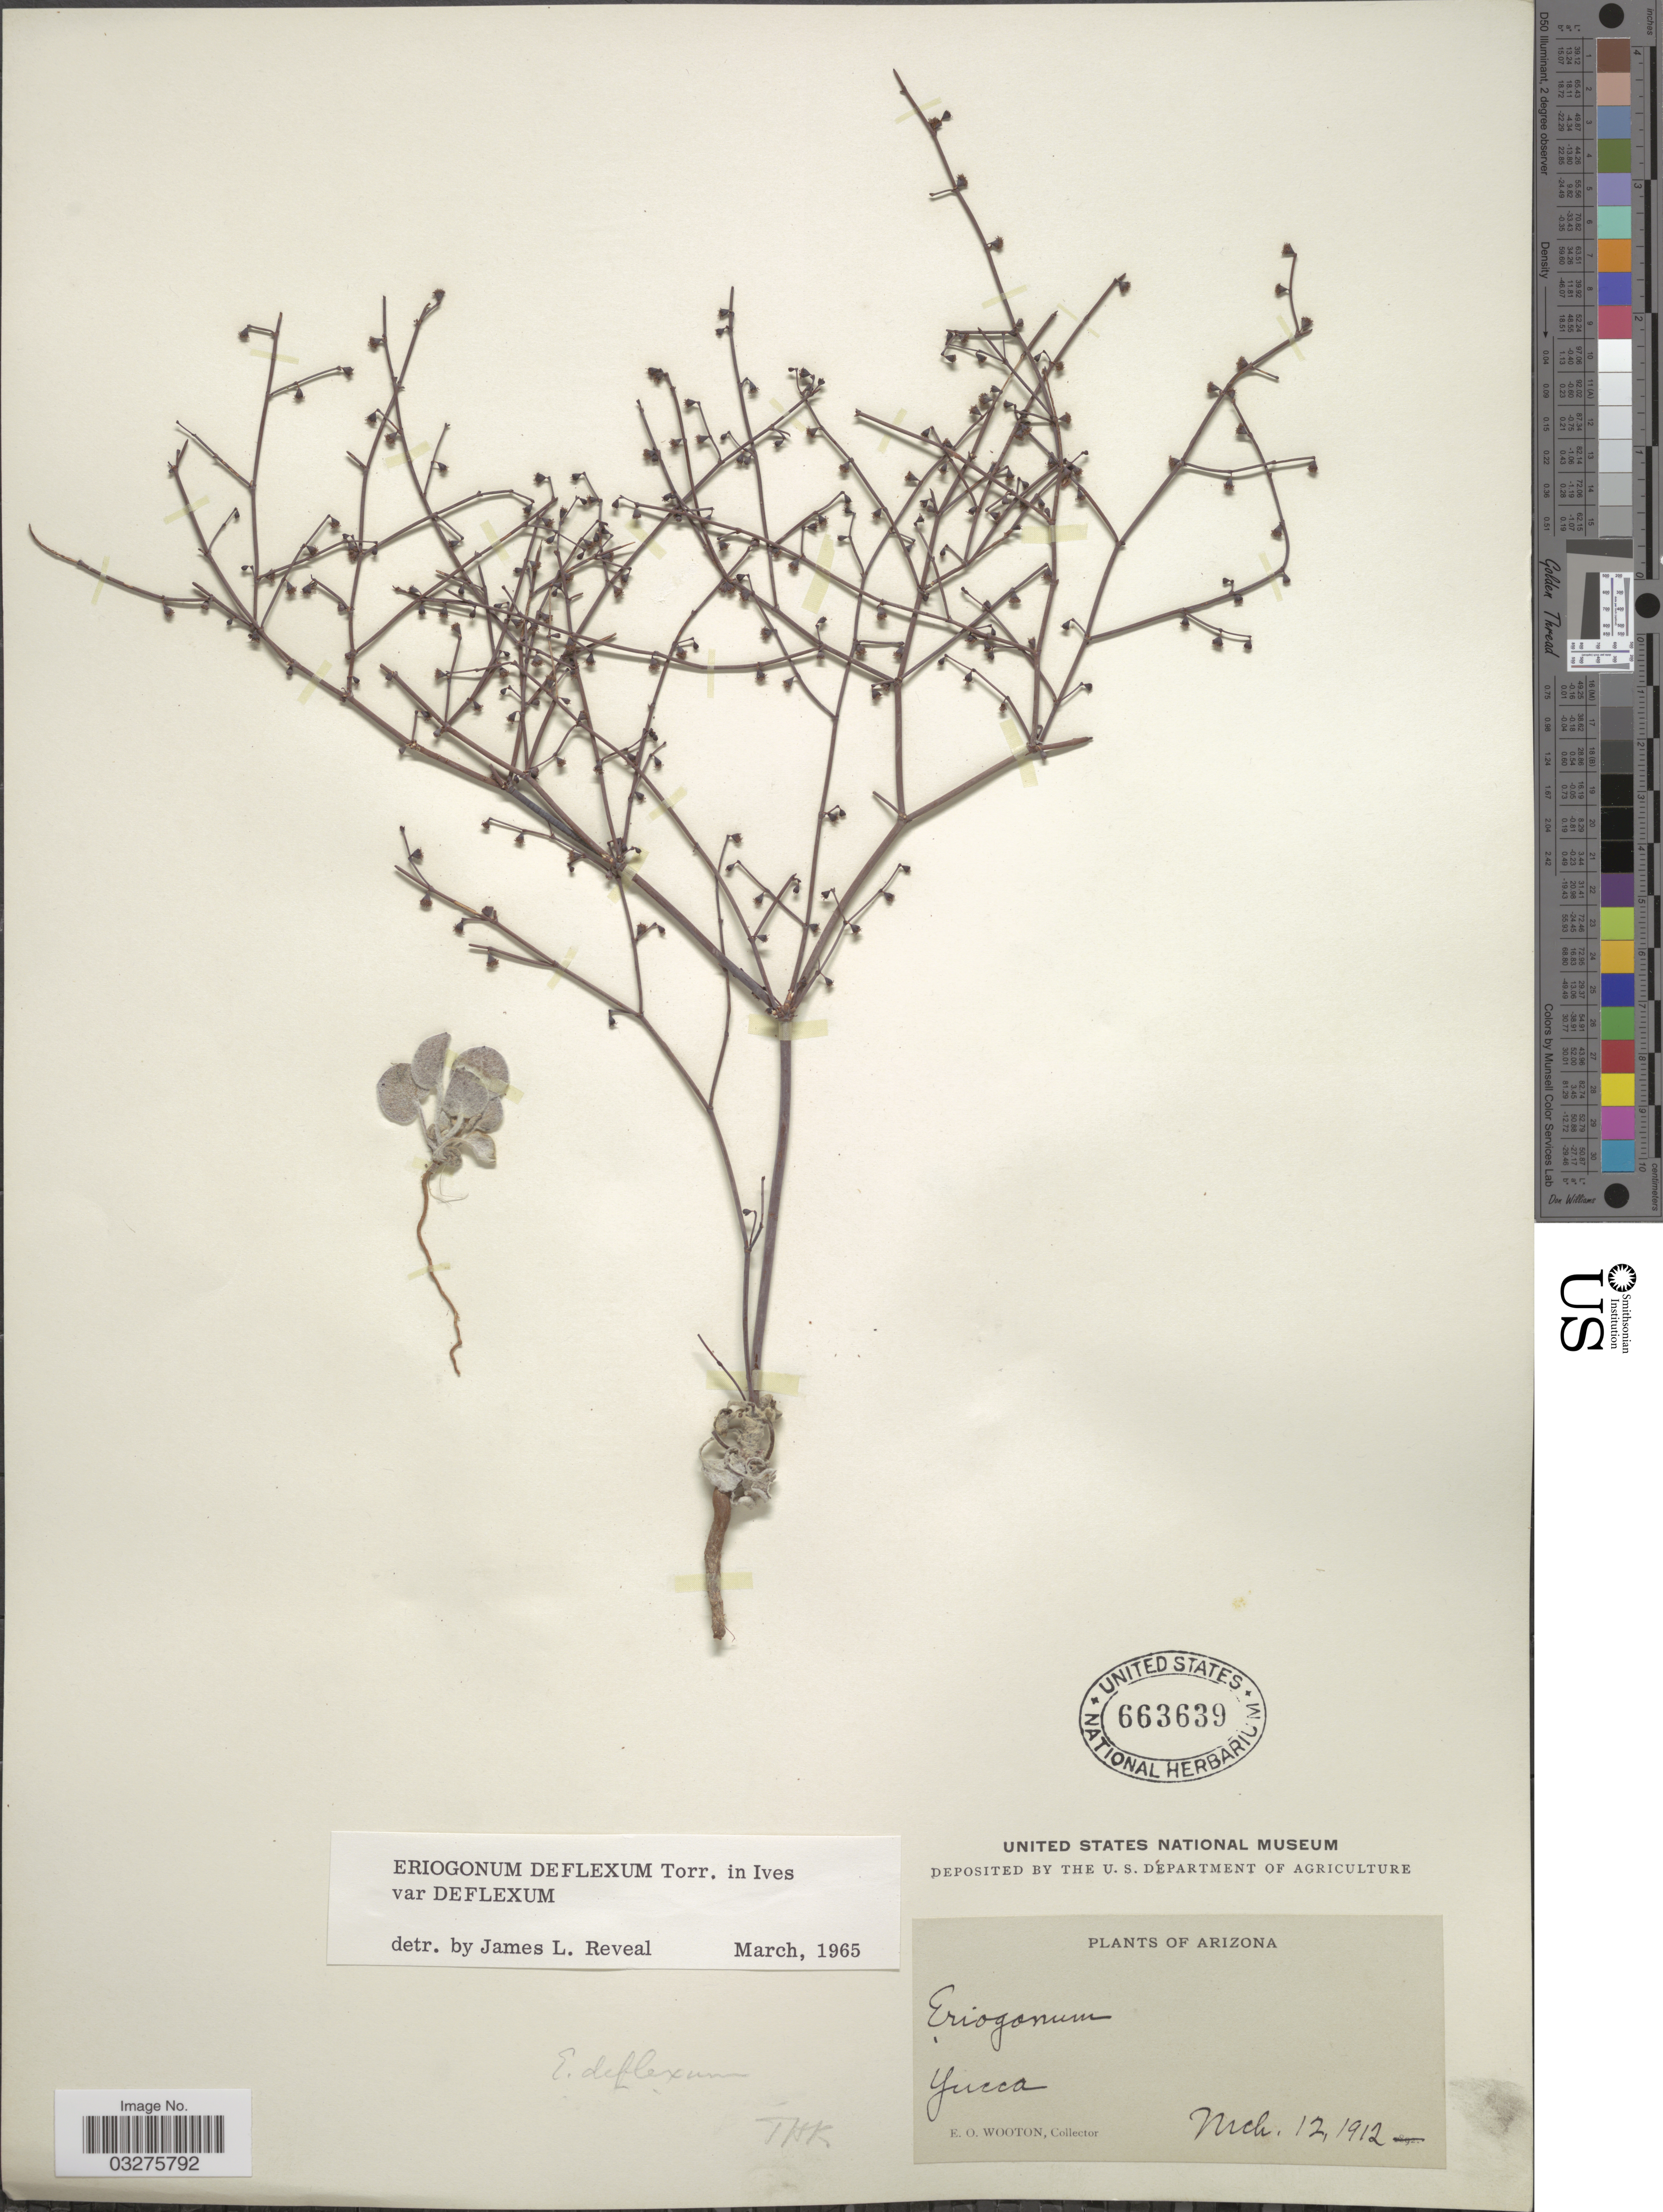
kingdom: Plantae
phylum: Tracheophyta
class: Magnoliopsida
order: Caryophyllales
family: Polygonaceae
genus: Eriogonum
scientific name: Eriogonum deflexum var. deflexum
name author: Torr. in Ives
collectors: E. O. Wooton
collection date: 1912-03-12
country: United States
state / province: Arizona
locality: Yucca.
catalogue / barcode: US 663639